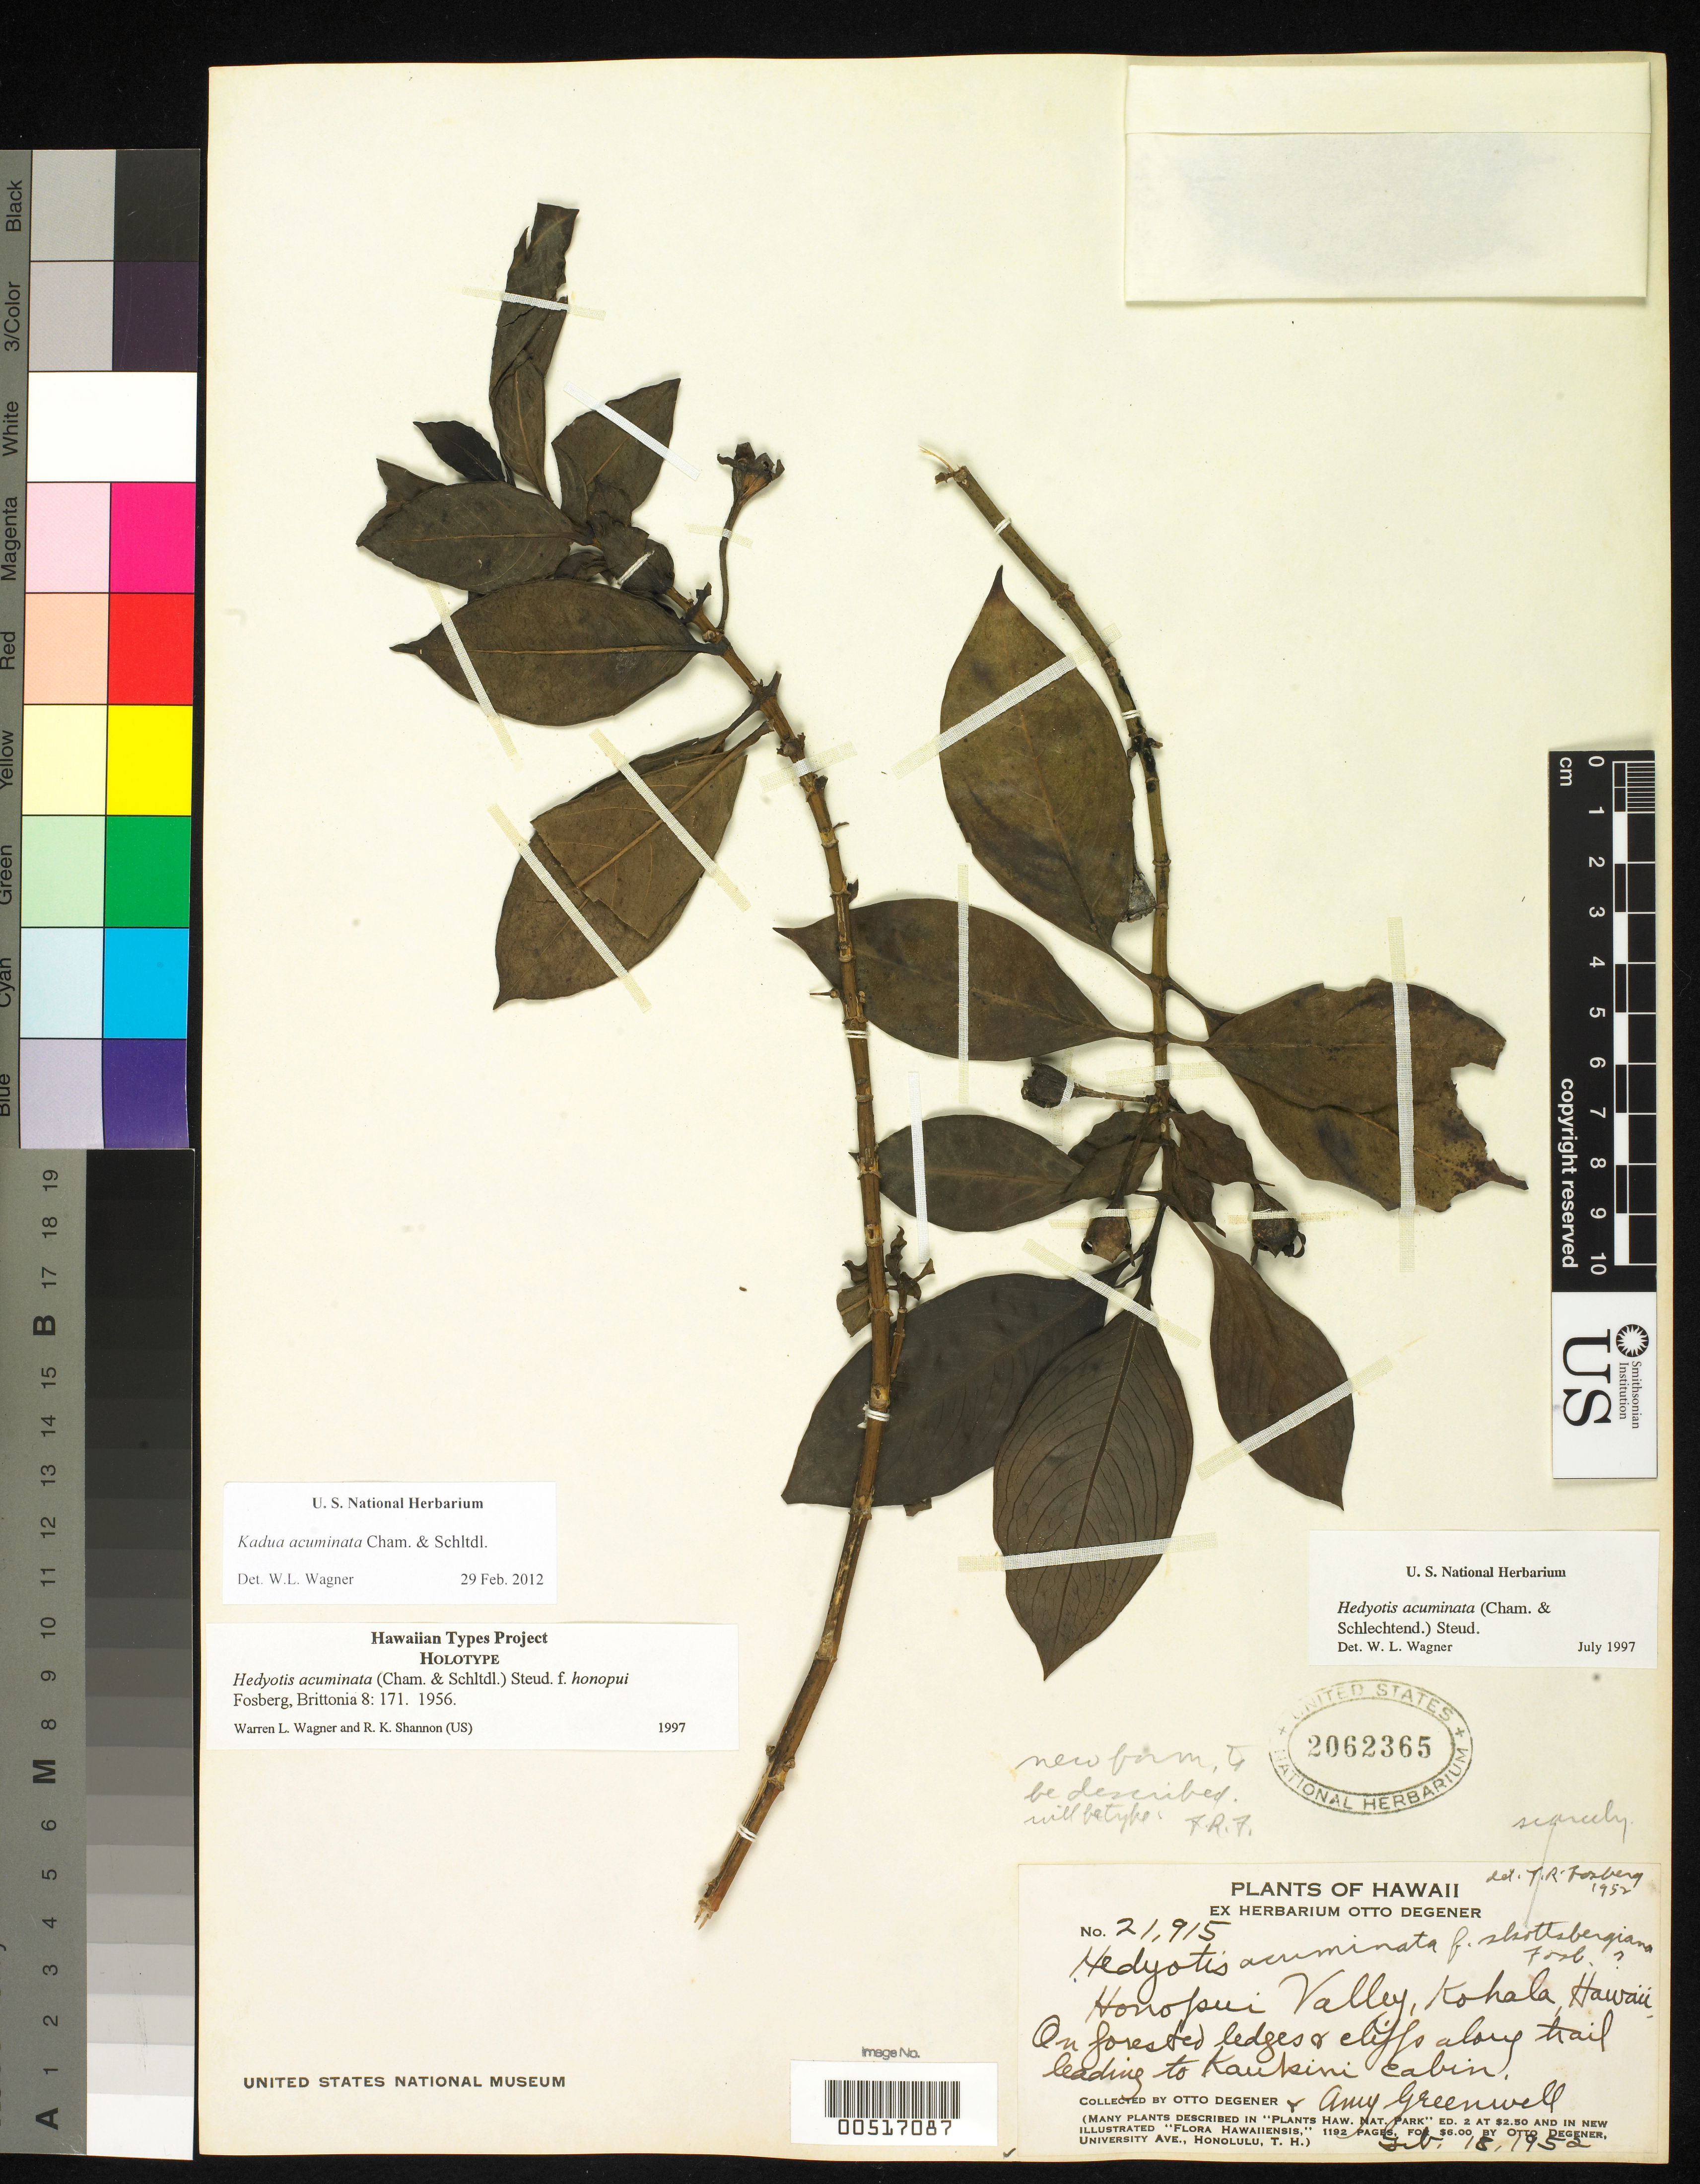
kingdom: Plantae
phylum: Tracheophyta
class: Magnoliopsida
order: Gentianales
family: Rubiaceae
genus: Hedyotis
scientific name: Hedyotis acuminata f. honopui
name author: Fosberg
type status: Holotype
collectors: O. Degener & A. B. Greenwell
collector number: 21915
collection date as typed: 18 Feb 1952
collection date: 1952-02-18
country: United States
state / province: Hawaii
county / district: Hawaii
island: Hawaii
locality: Honopui Valley, Kohala, trail leading to Kaukini Cabin.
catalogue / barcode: US 2062365